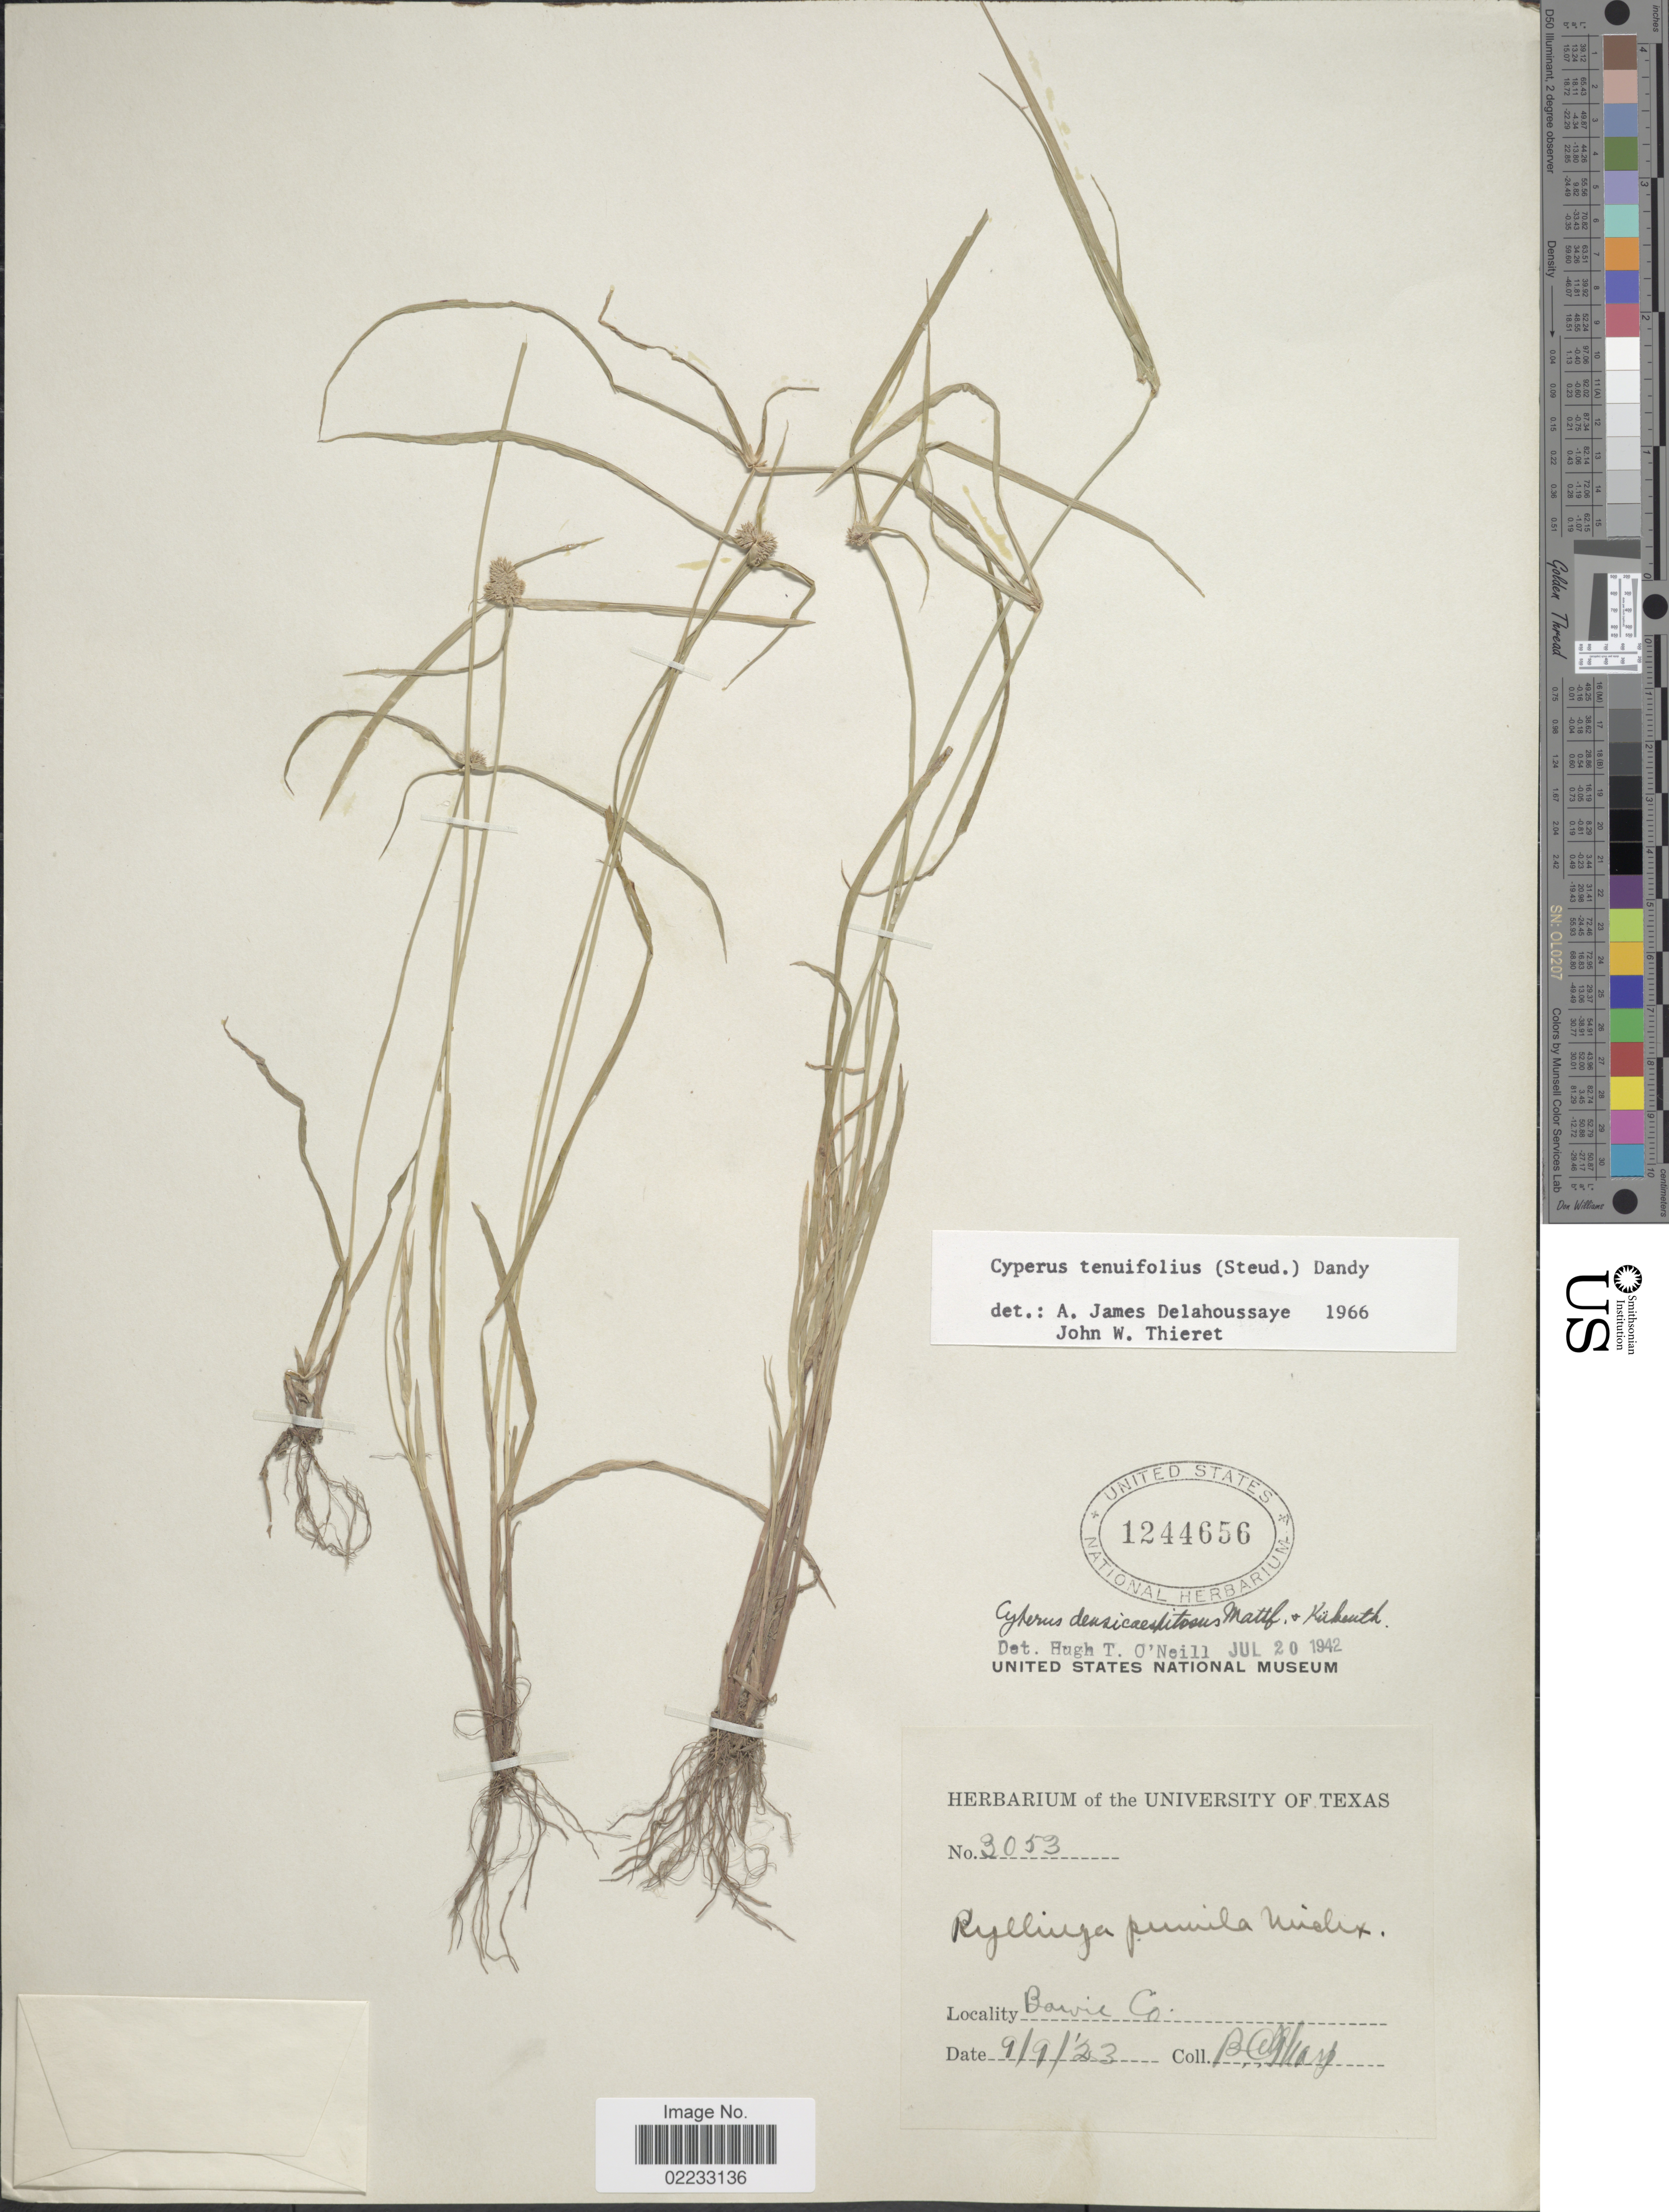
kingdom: Plantae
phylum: Tracheophyta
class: Liliopsida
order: Poales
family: Cyperaceae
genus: Cyperus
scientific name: Cyperus hortensis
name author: (Salzm. ex Steud.) Dorr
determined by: Strong, Mark T., (BOT), Smithsonian Institution - National Museum of Natural History (UNITED STATES)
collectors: B. C. Tharp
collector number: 3053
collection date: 1923-09-09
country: United States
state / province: Texas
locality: Bowie Co.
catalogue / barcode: US 1244656